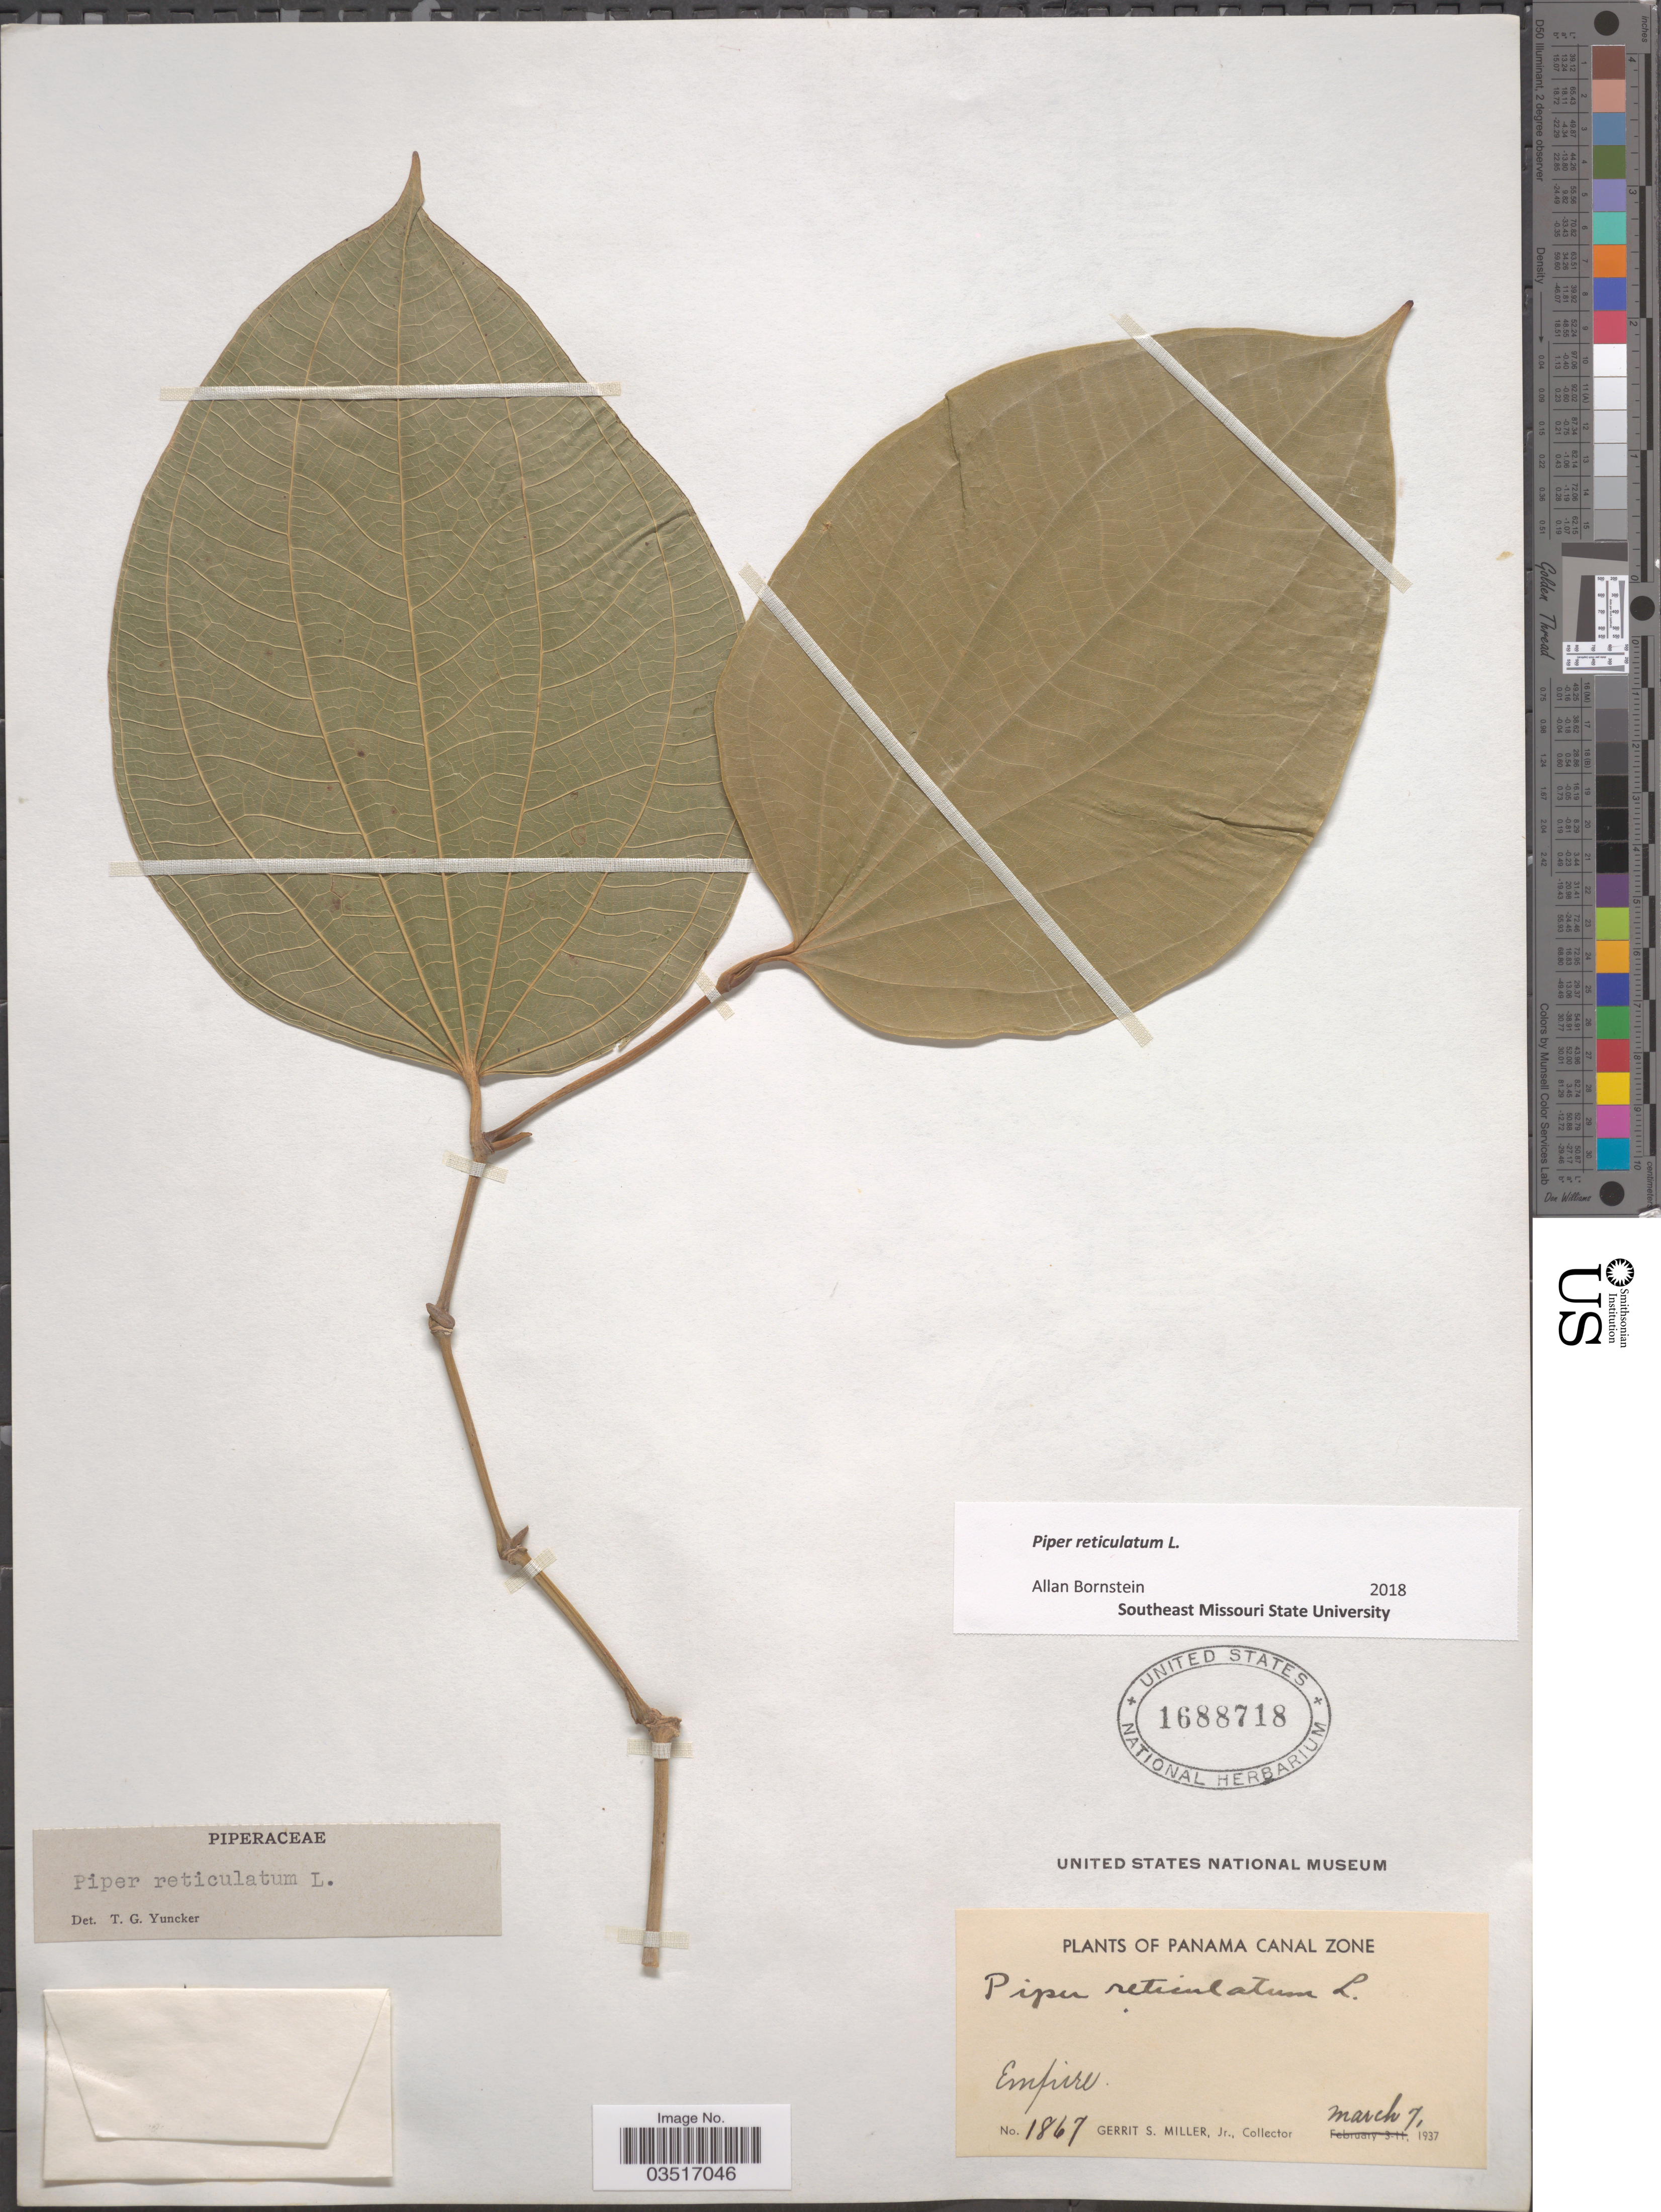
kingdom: Plantae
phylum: Tracheophyta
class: Magnoliopsida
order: Piperales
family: Piperaceae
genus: Piper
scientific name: Piper reticulatum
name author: L.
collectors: G. S. Miller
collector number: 1867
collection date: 1937-03-07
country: Panama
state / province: Colón / Panamá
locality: Panama Canal Zone. Empire.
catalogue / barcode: US 1688718